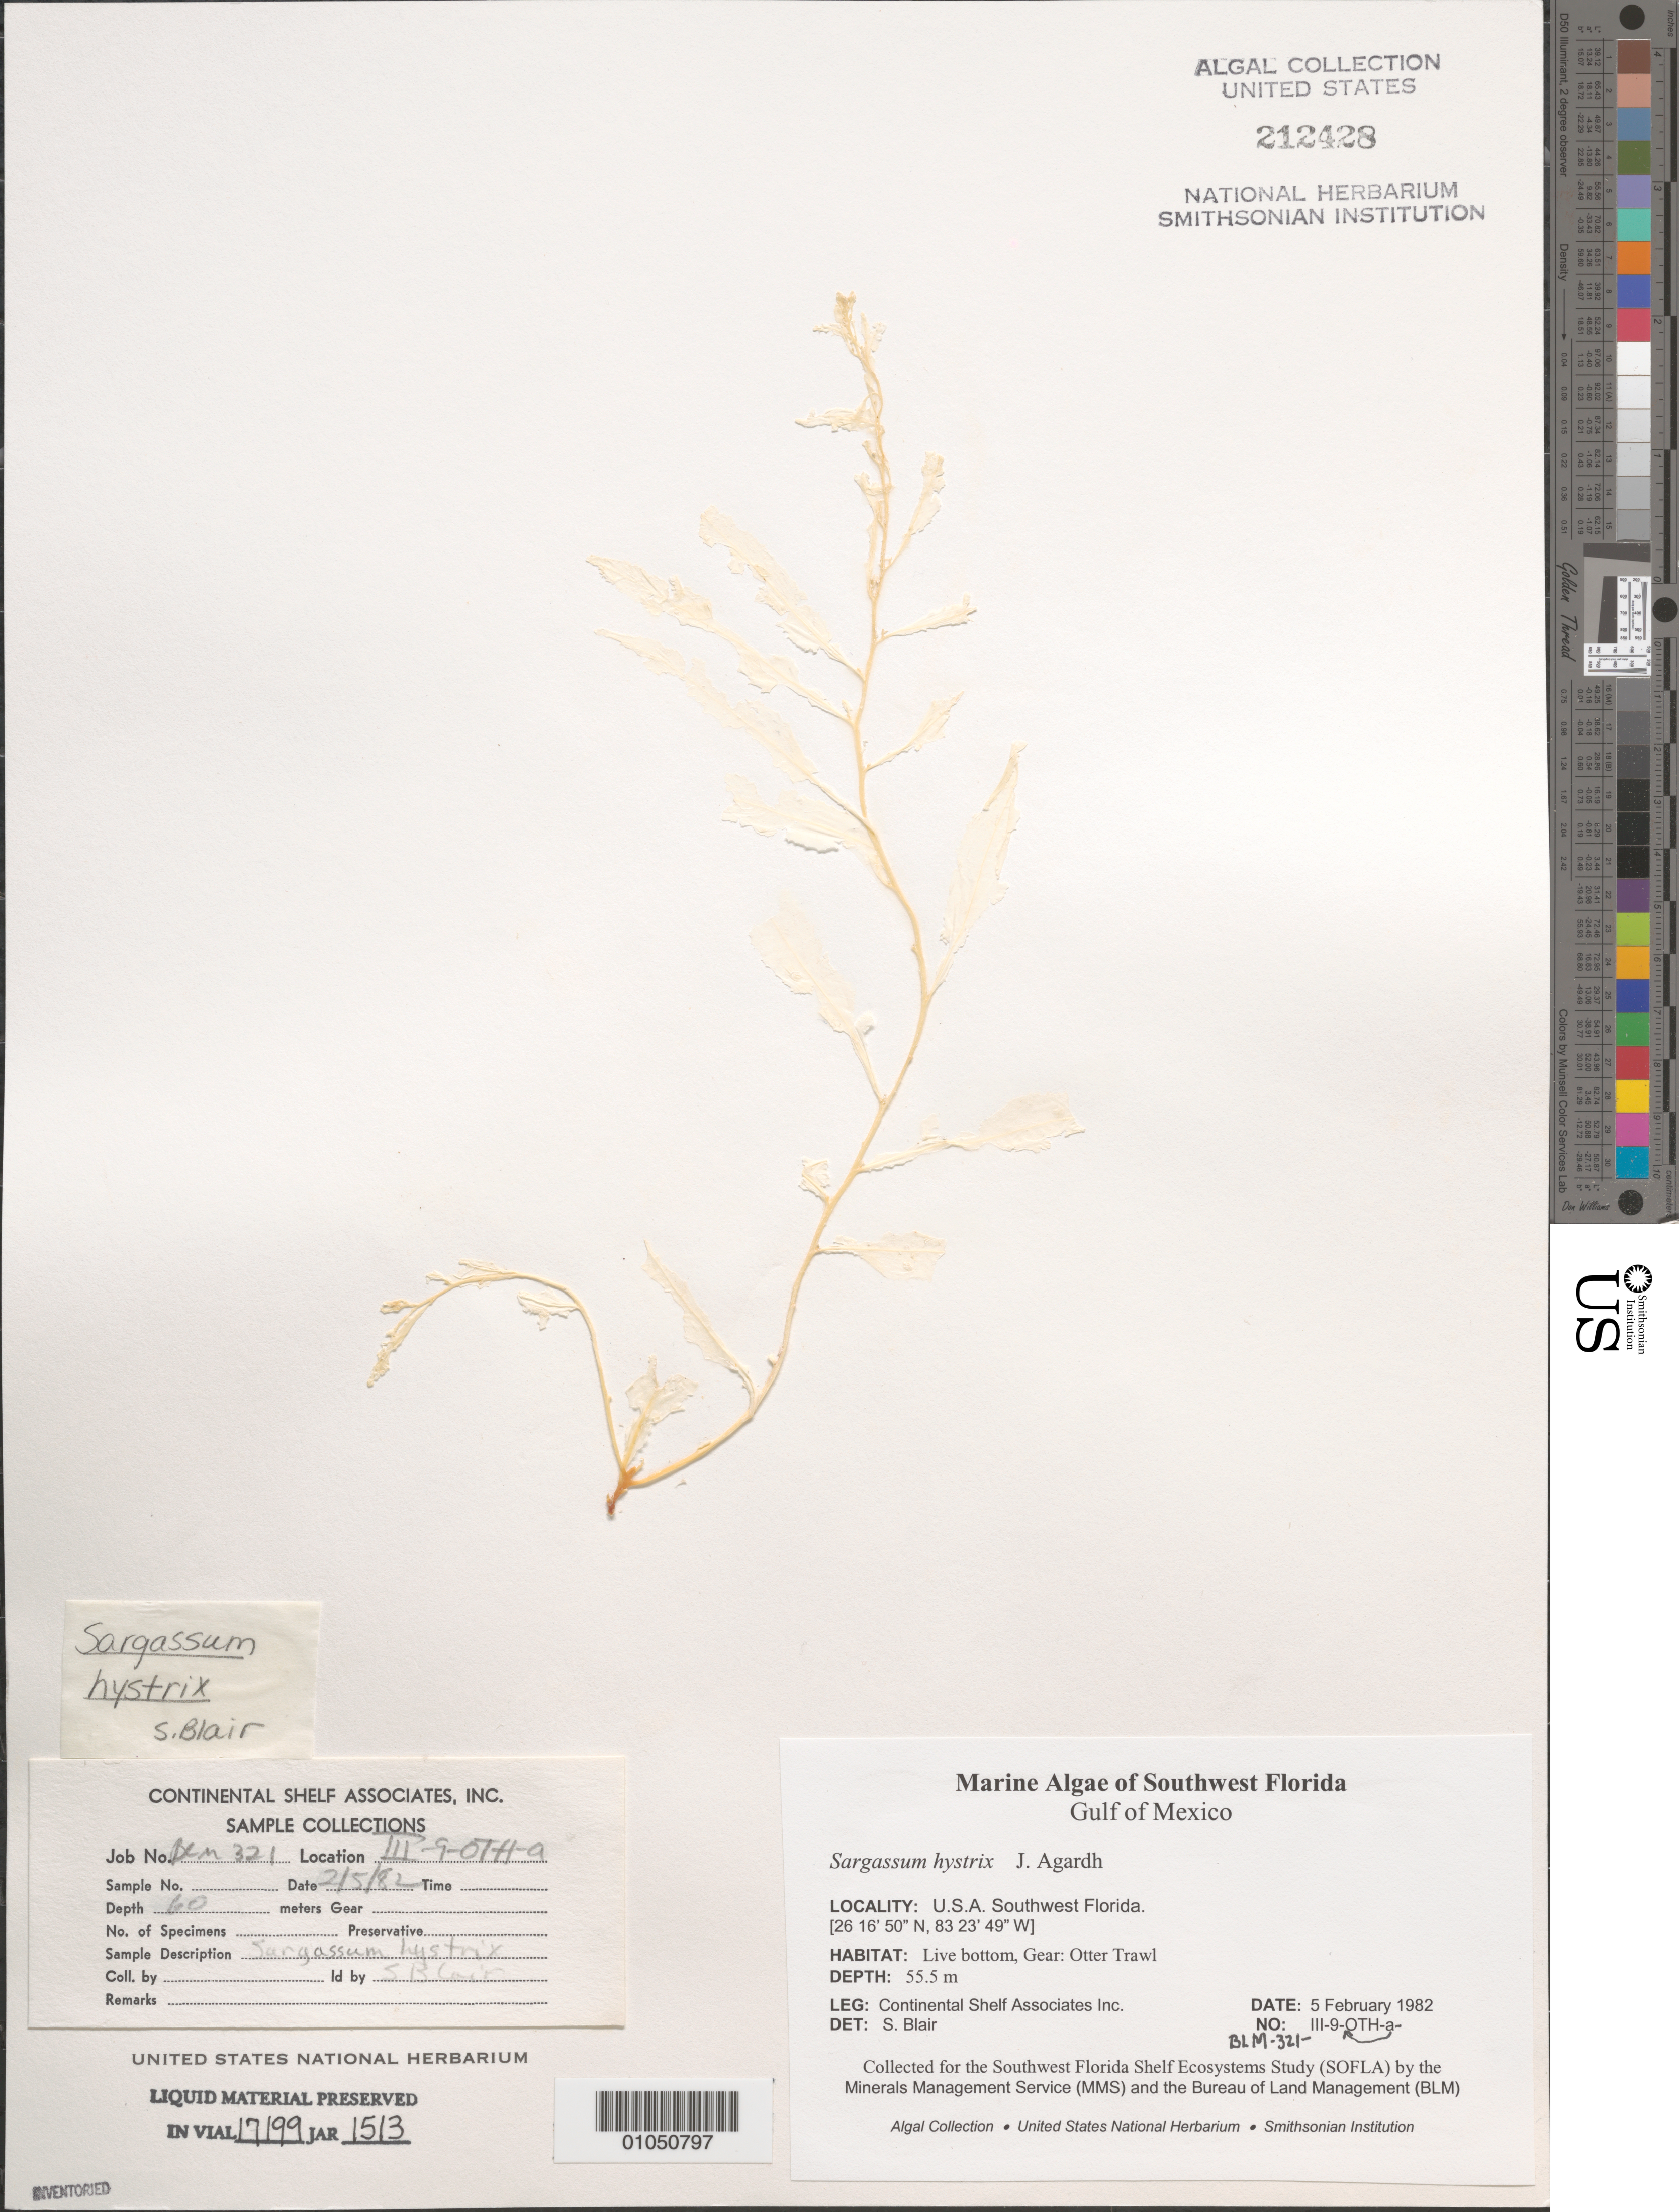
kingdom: Chromista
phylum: Ochrophyta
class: Phaeophyceae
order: Fucales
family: Sargassaceae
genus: Sargassum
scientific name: Sargassum hystrix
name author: J. Agardh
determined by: Blair, S. M.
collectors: Continental Shelf Associates for the MMS/BLM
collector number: BLM-321-III-9-A-OTH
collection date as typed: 05 Feb 1982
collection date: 1982-02-05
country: United States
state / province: Florida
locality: Gulf of Mexico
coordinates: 26 16'50"N, 83 23'49"W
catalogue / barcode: US 212428